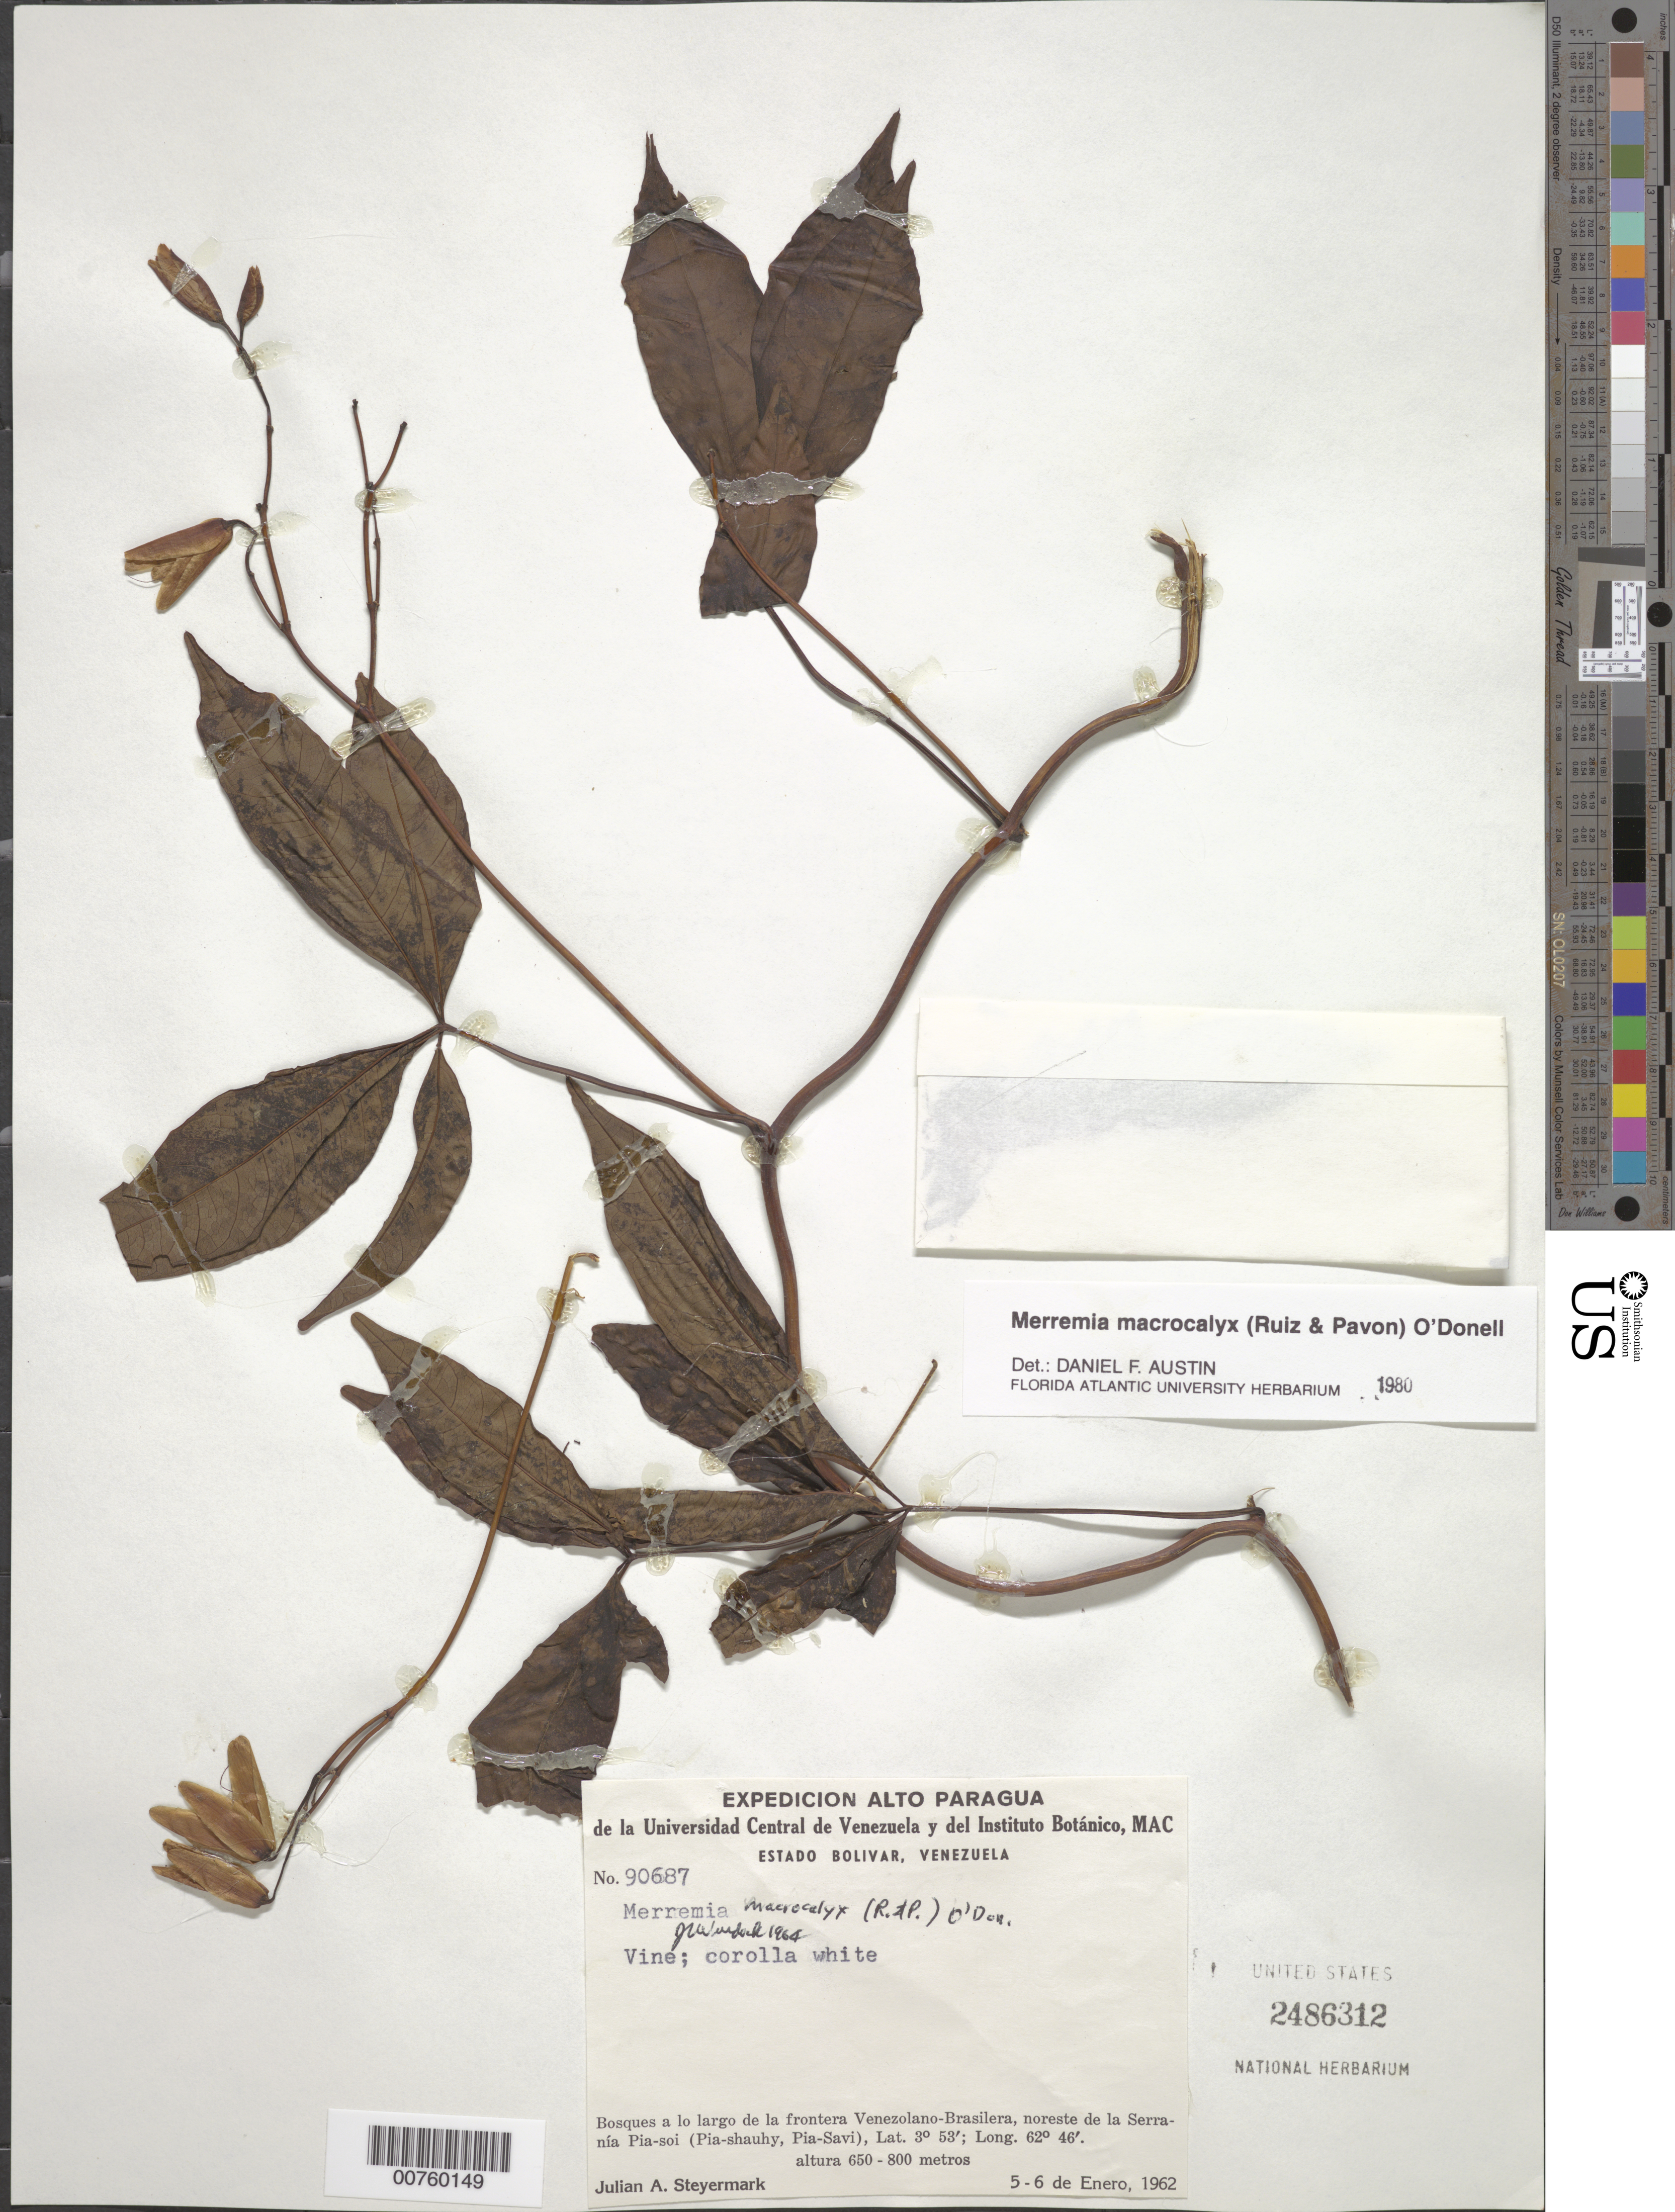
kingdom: Plantae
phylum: Tracheophyta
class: Magnoliopsida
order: Solanales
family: Convolvulaceae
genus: Distimake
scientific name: Distimake macrocalyx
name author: (Ruiz & Pav.) A. R. Simões & Staples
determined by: Strong, Mark T., (BOT), Smithsonian Institution - National Museum of Natural History (UNITED STATES)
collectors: J. Steyermark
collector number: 90687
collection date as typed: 5-Jan-62 to 6-Jan-62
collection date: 1962-01-05/1962-01-06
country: Venezuela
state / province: Bolívar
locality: Serranía Pia-soi, NE of; on Venezuela-Brazil border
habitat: Forest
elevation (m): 650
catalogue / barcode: US 2486312